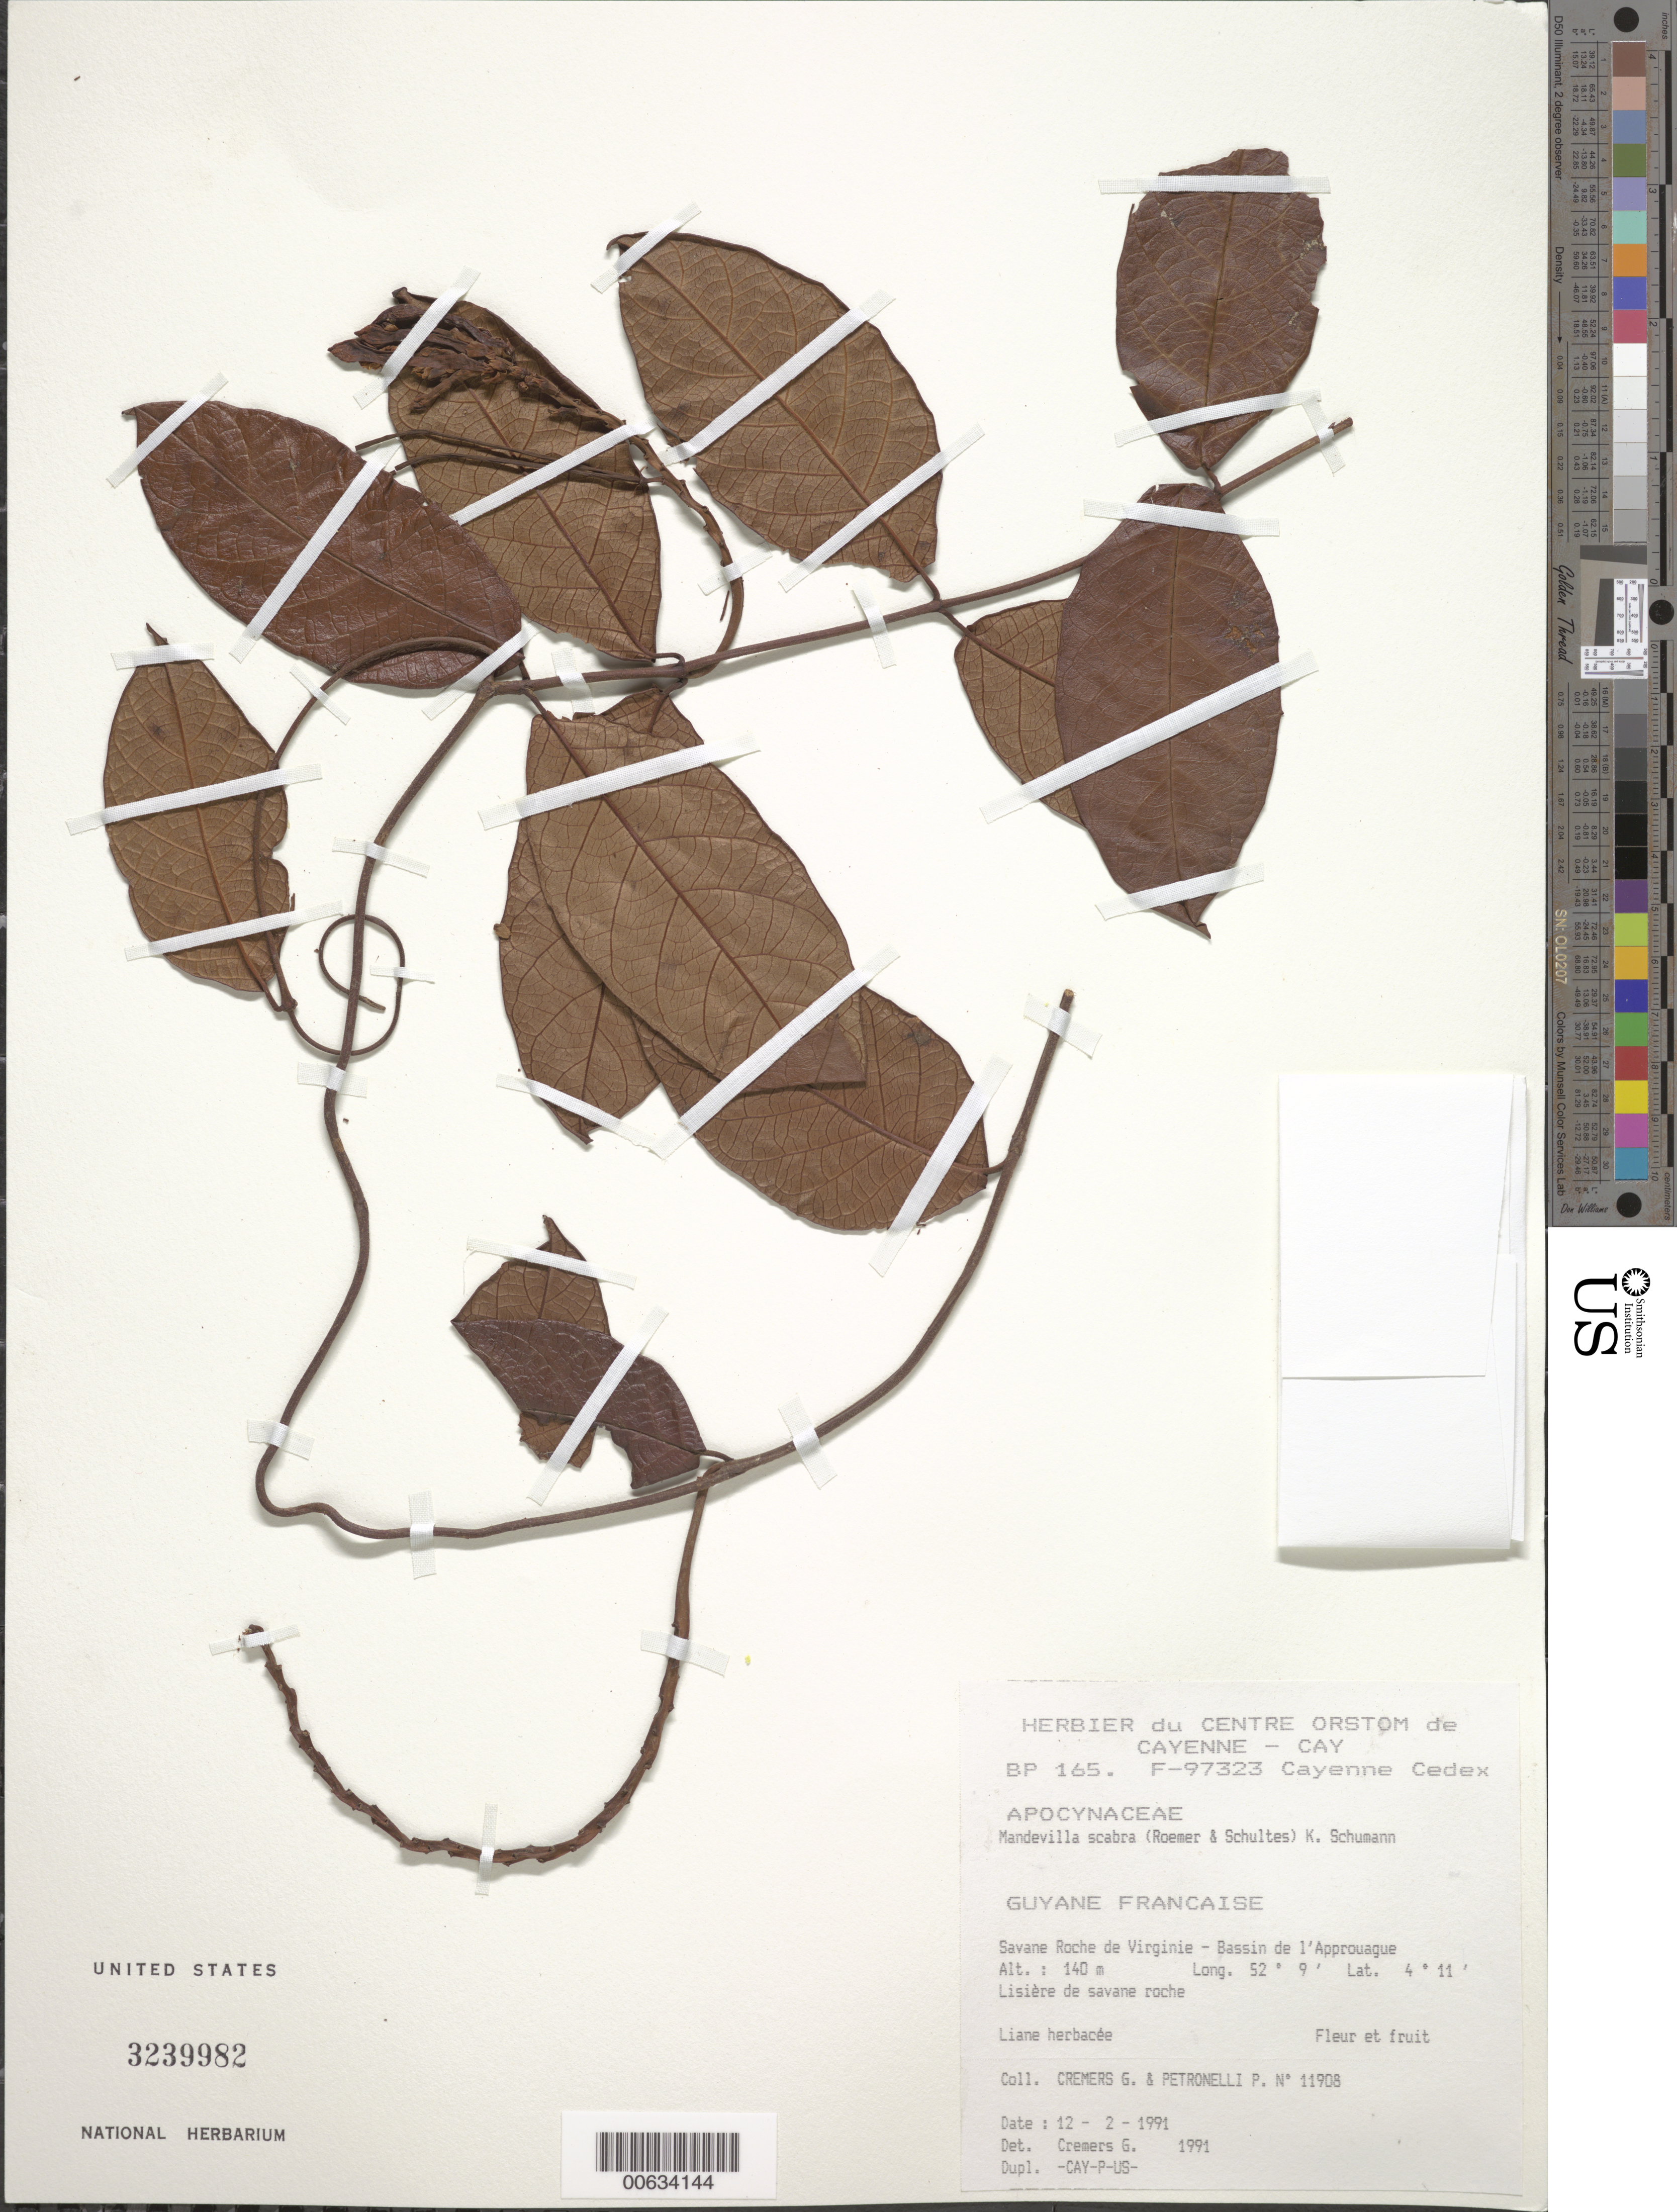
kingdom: Plantae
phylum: Tracheophyta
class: Magnoliopsida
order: Gentianales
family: Apocynaceae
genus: Mandevilla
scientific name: Mandevilla scabra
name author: (Hoffmanns. ex Roem. & Schult.) K. Schum.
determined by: Cremers, Georges A.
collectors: G. Cremers & P. Petronelli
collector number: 11908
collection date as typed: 12-Feb-91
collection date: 1991-02-12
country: French Guiana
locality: Savane Roche de Virginie, Bassin de l'Approuague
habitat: Lisiere de savane roche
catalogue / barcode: US 3239982